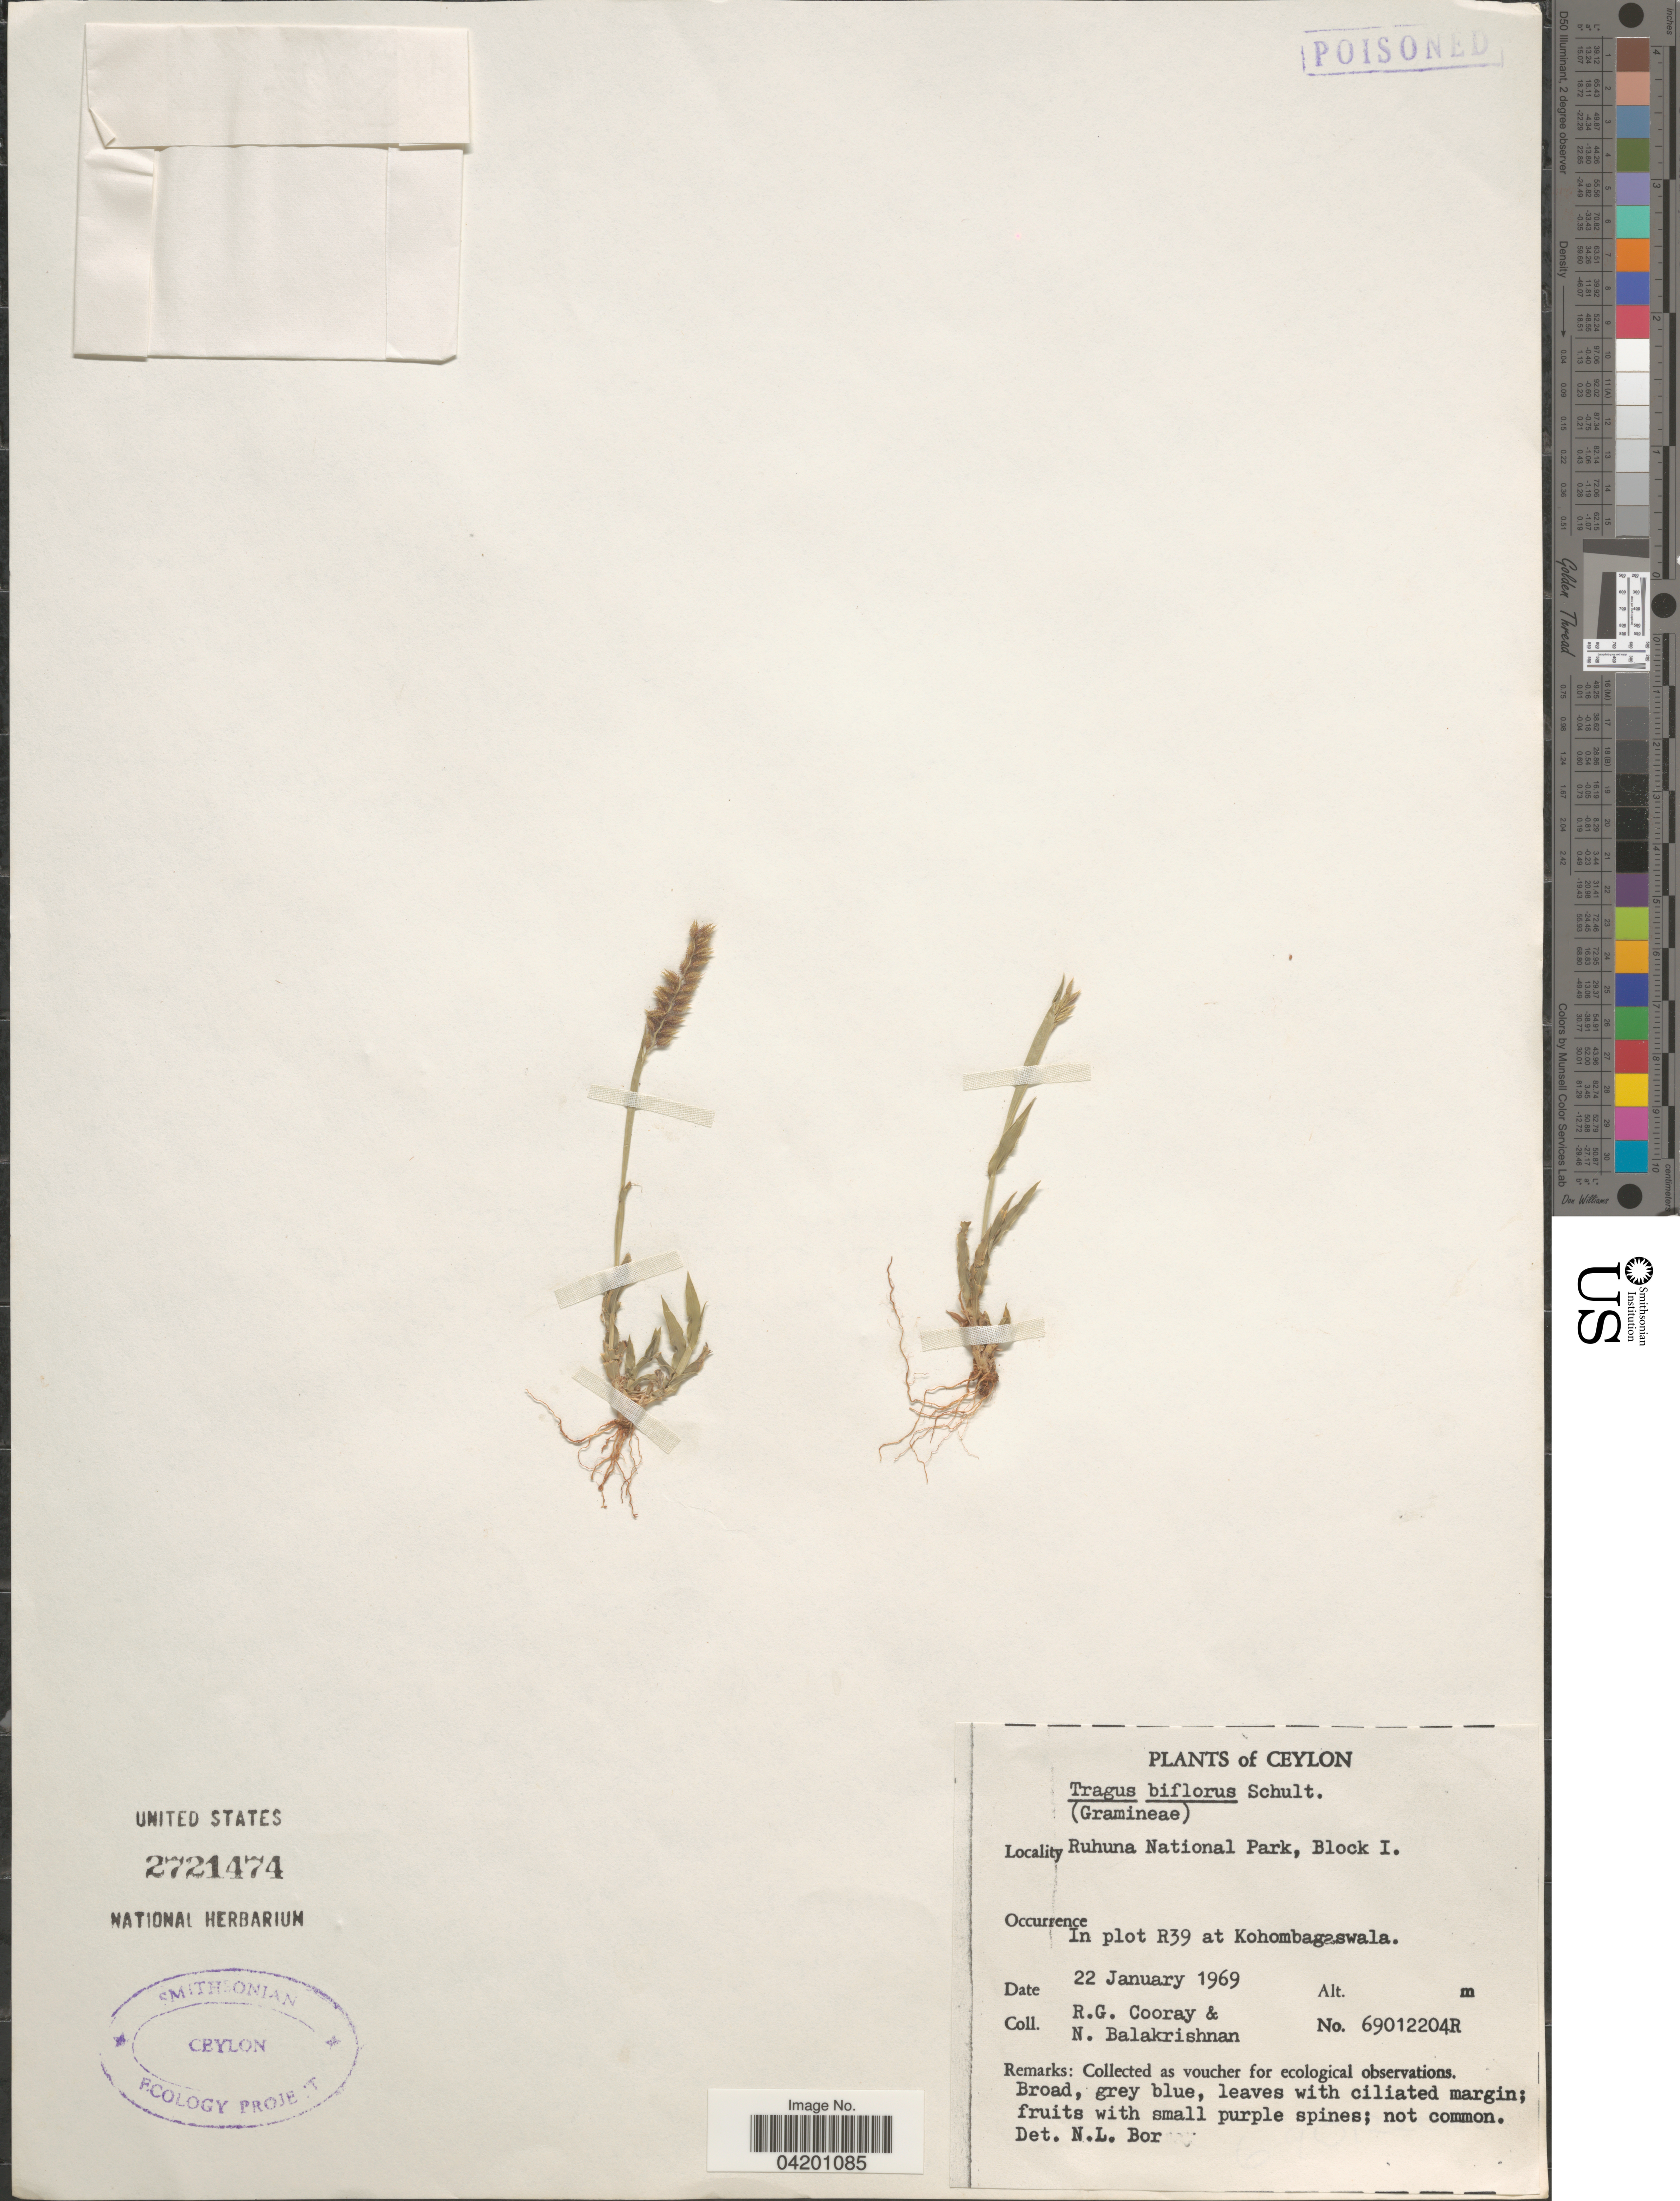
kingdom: Plantae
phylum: Tracheophyta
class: Liliopsida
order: Poales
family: Poaceae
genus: Tragus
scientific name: Tragus racemosus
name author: (L.) All.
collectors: R. Cooray & N. Balakrishnan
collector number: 69012204R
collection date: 1969-01-22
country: Sri Lanka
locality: Ceylon. Ruhuna National Park, Block I. In plot R39 at Kohombagaswala.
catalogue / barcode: US 2721474